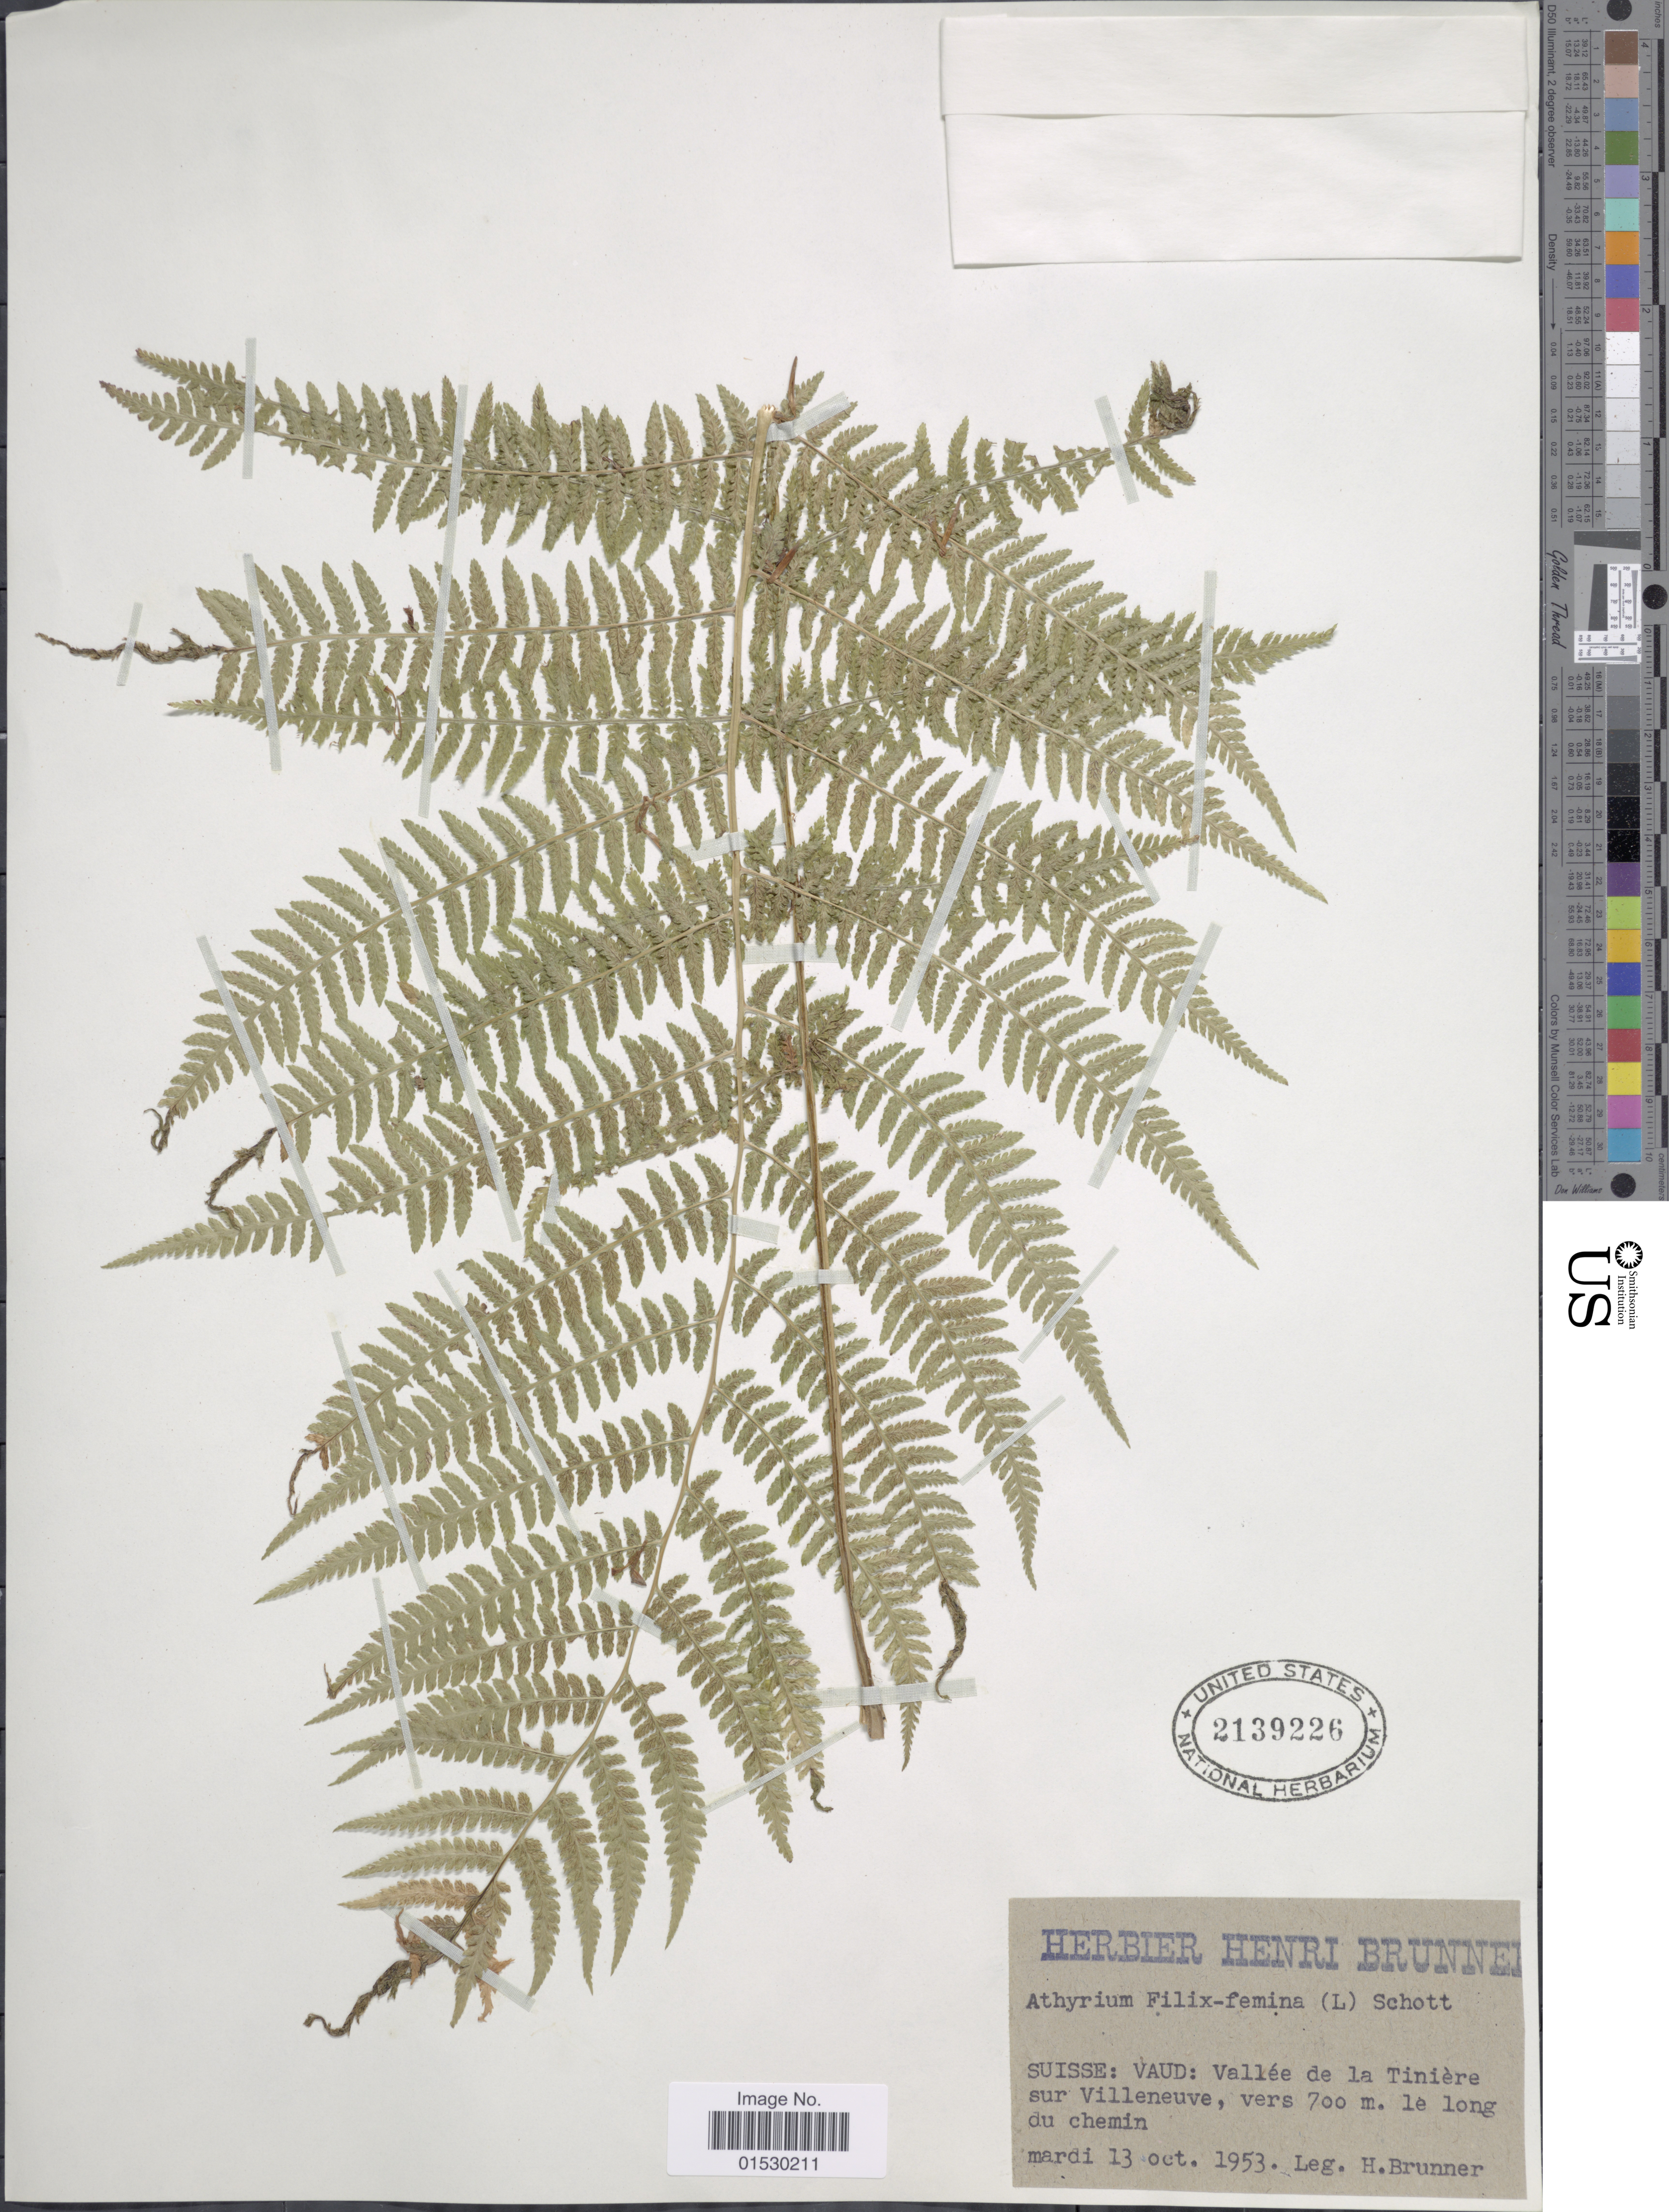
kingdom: Plantae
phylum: Tracheophyta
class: Polypodiopsida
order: Polypodiales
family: Athyriaceae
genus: Athyrium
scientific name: Athyrium filix-femina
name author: (L.) Roth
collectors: H. Brunner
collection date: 1953-10-13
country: Switzerland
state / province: Vaud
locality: Suisse: Vallee de la Tiniere sur Villeneuve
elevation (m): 700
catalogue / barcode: US 2139226